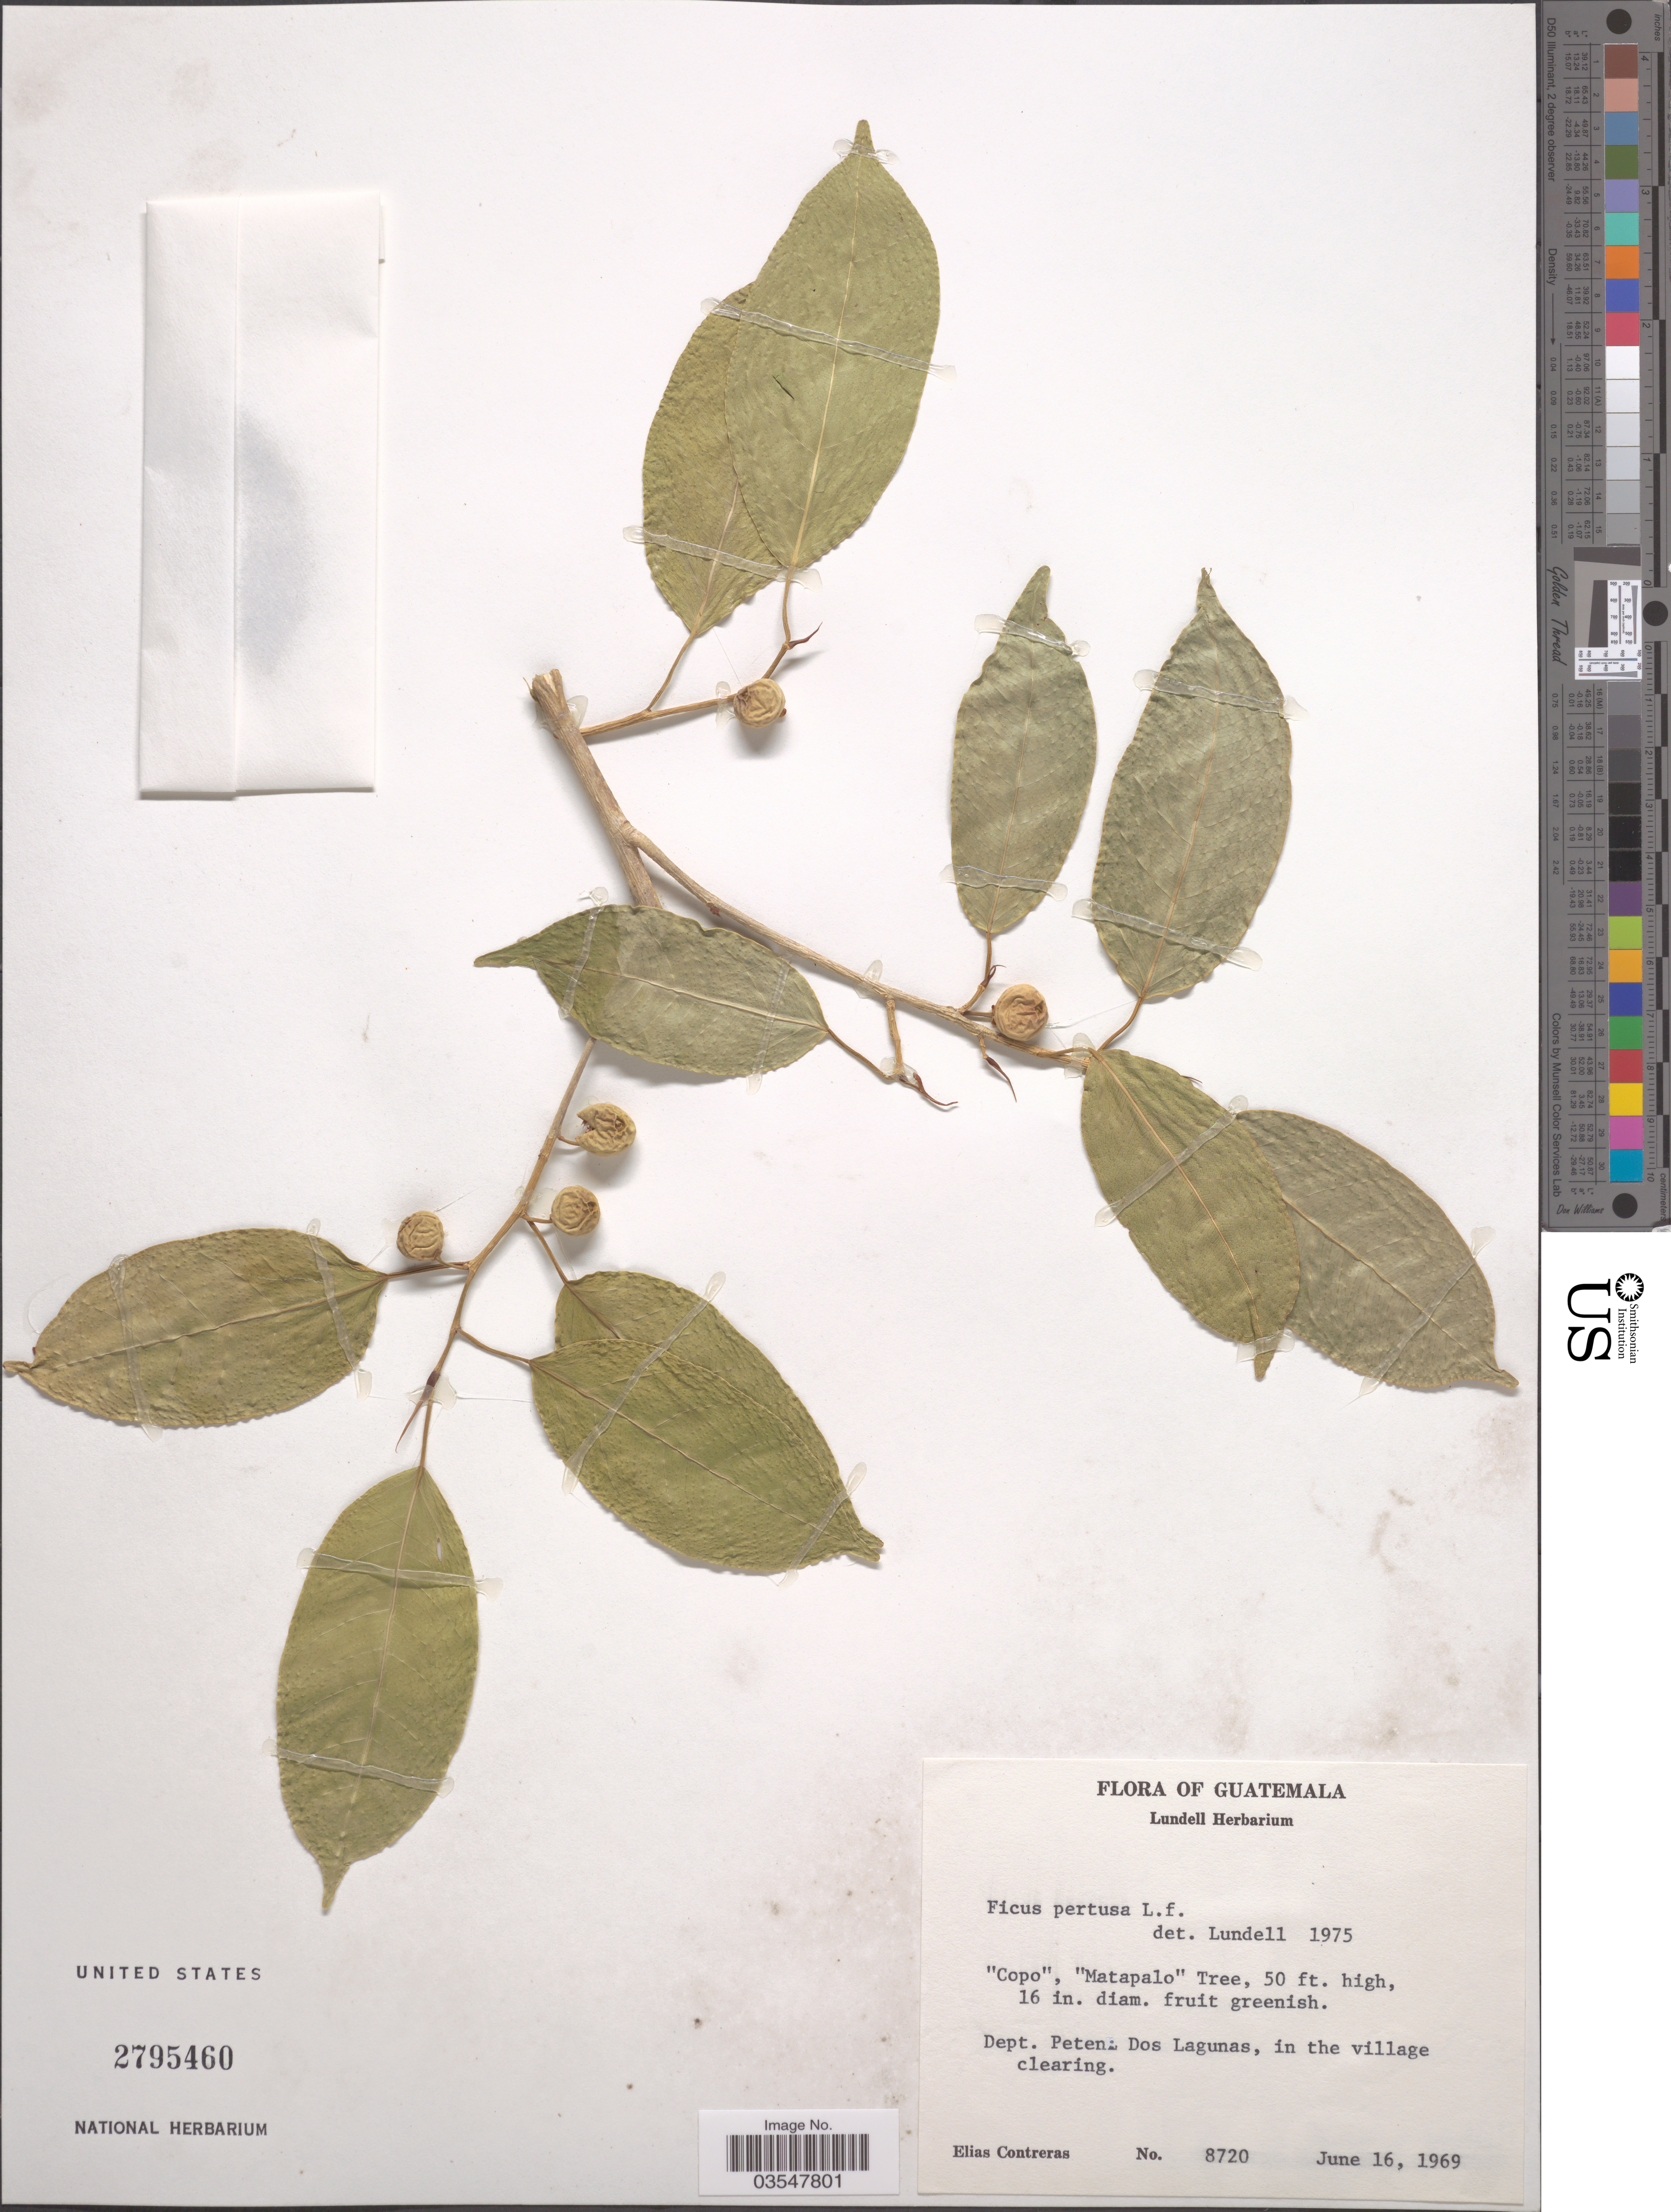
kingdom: Plantae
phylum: Tracheophyta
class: Magnoliopsida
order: Rosales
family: Moraceae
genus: Ficus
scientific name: Ficus pertusa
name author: L. f.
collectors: E. Contreras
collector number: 8720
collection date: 1969-06-16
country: Guatemala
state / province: El Peten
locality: Dept. Peten: Dos Lagunas, in the village clearing.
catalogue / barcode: US 2795460